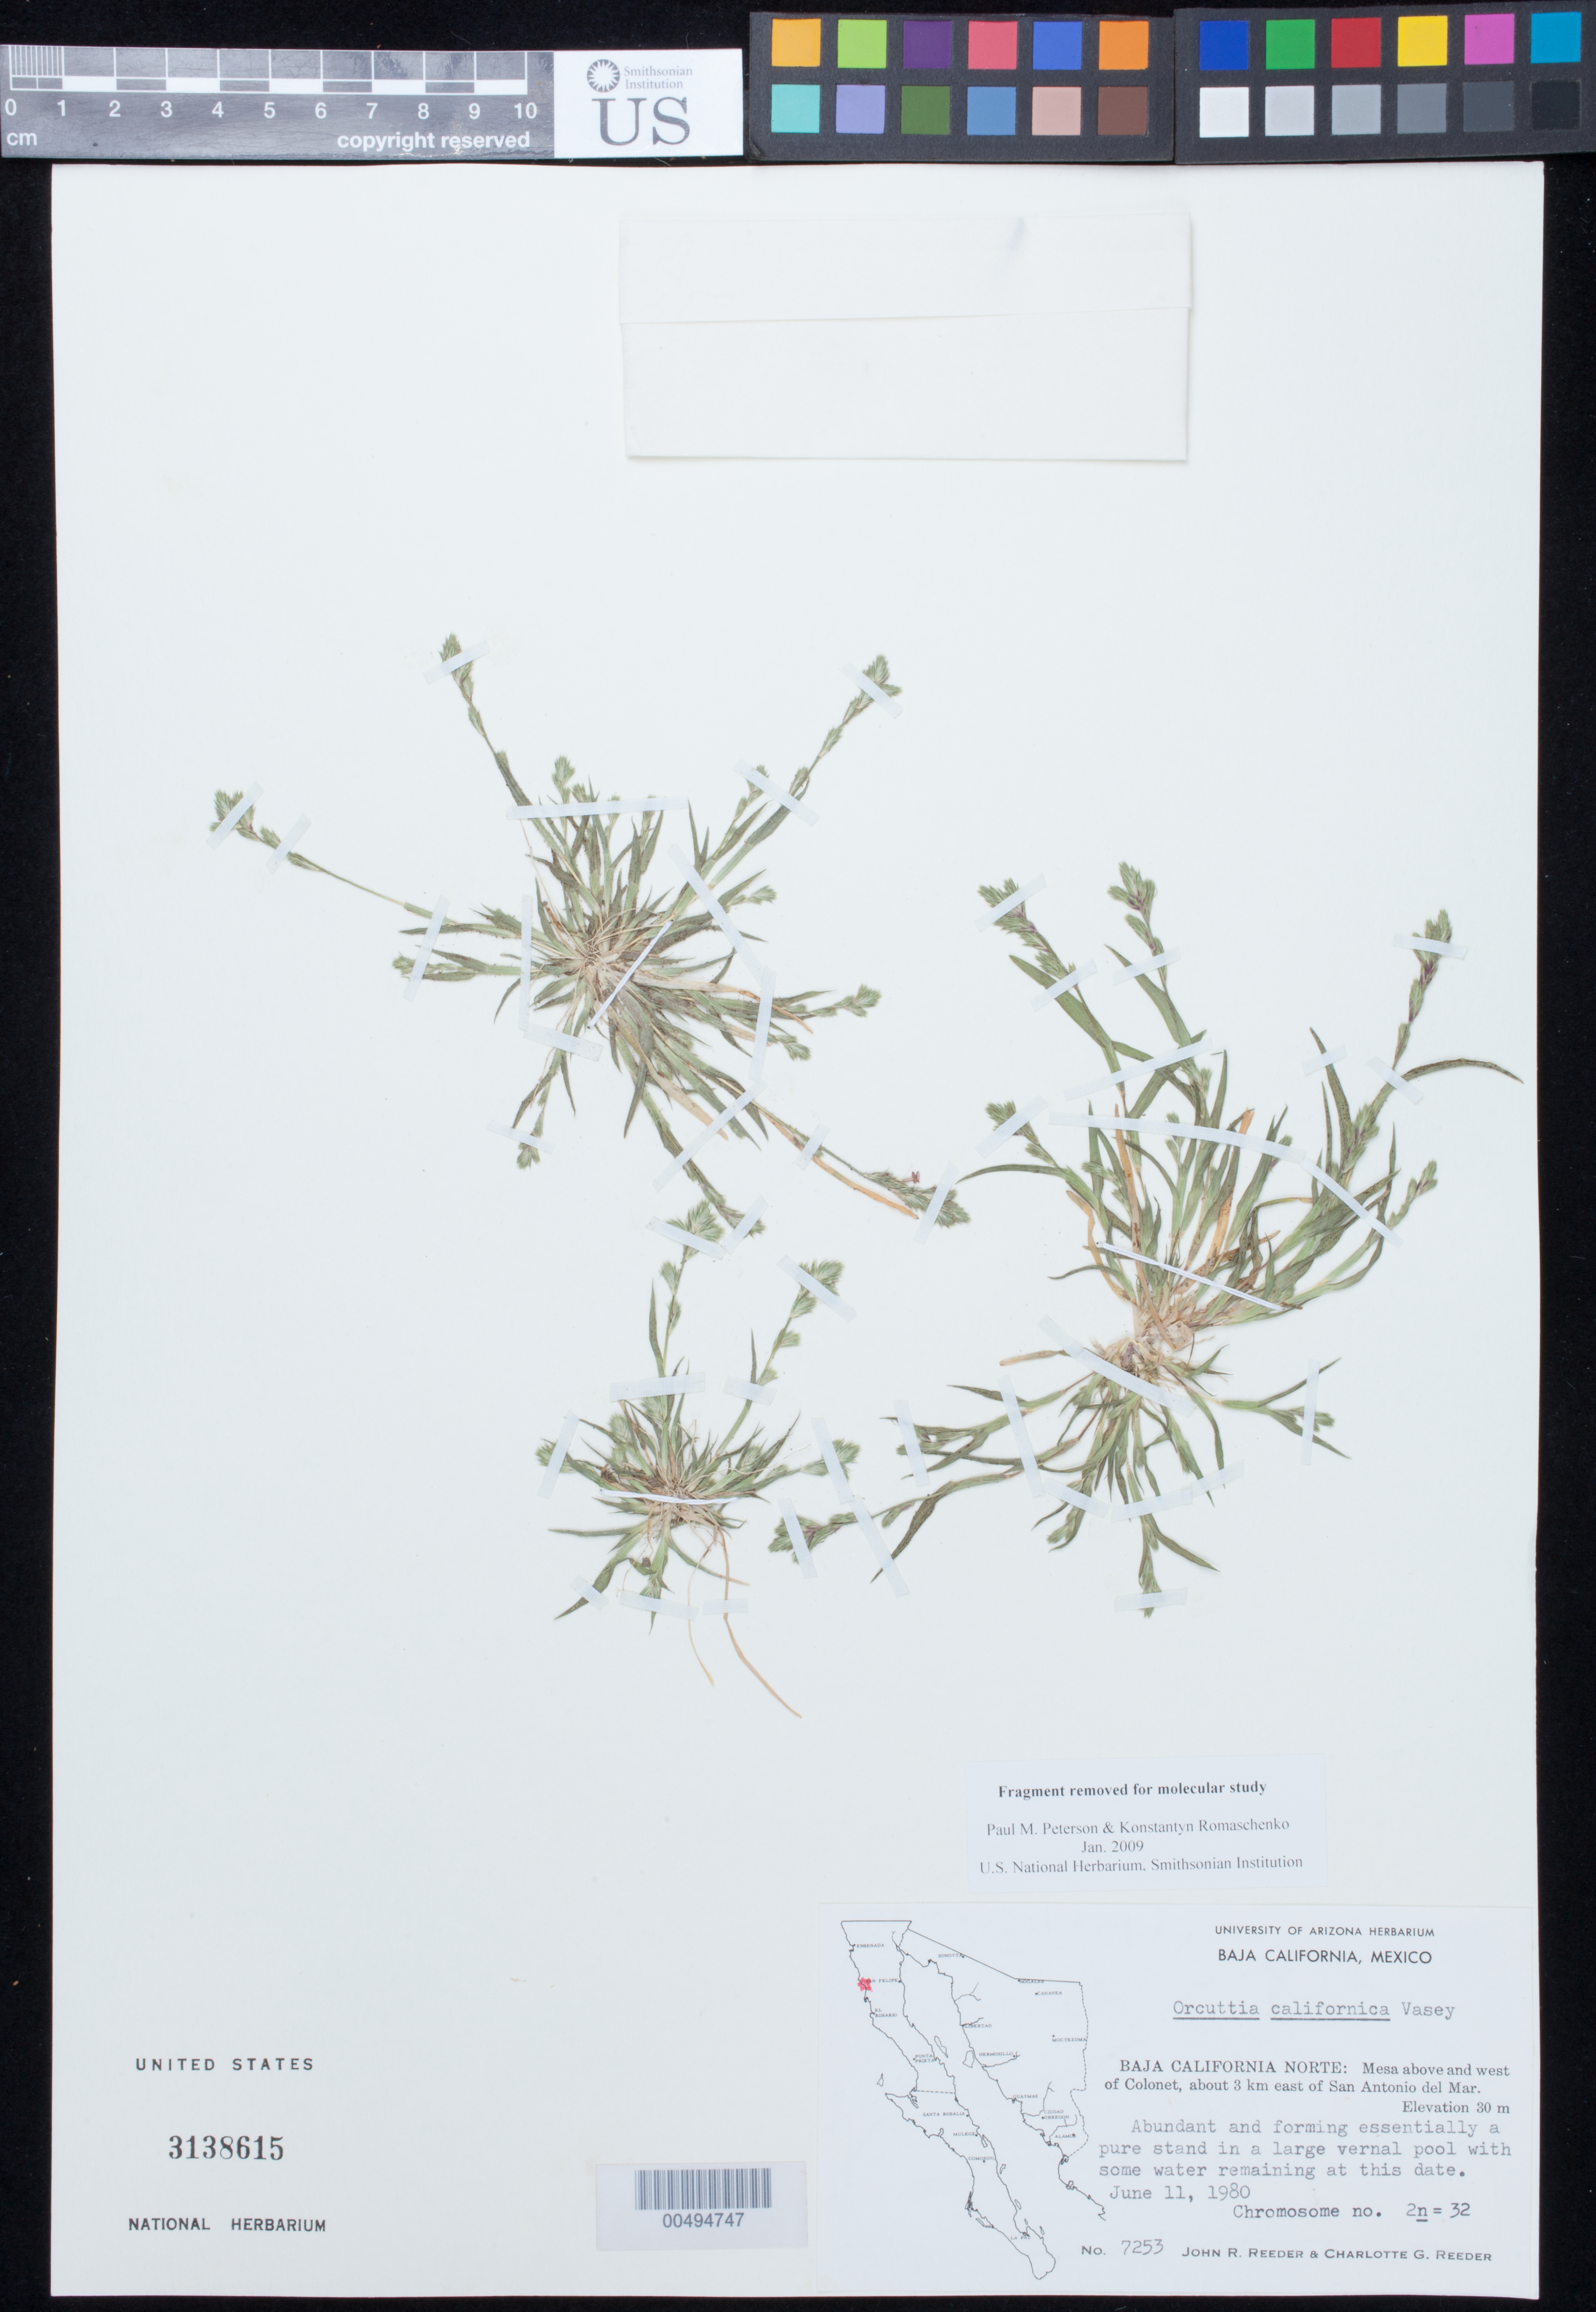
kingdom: Plantae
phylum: Tracheophyta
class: Liliopsida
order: Poales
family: Poaceae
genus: Orcuttia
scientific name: Orcuttia californica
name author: Vasey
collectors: J. R. Reeder & C. G. Reeder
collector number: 7253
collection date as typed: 11 Jun 1980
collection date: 1980-06-11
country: Mexico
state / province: Baja California Norte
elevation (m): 30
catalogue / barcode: US 3138615